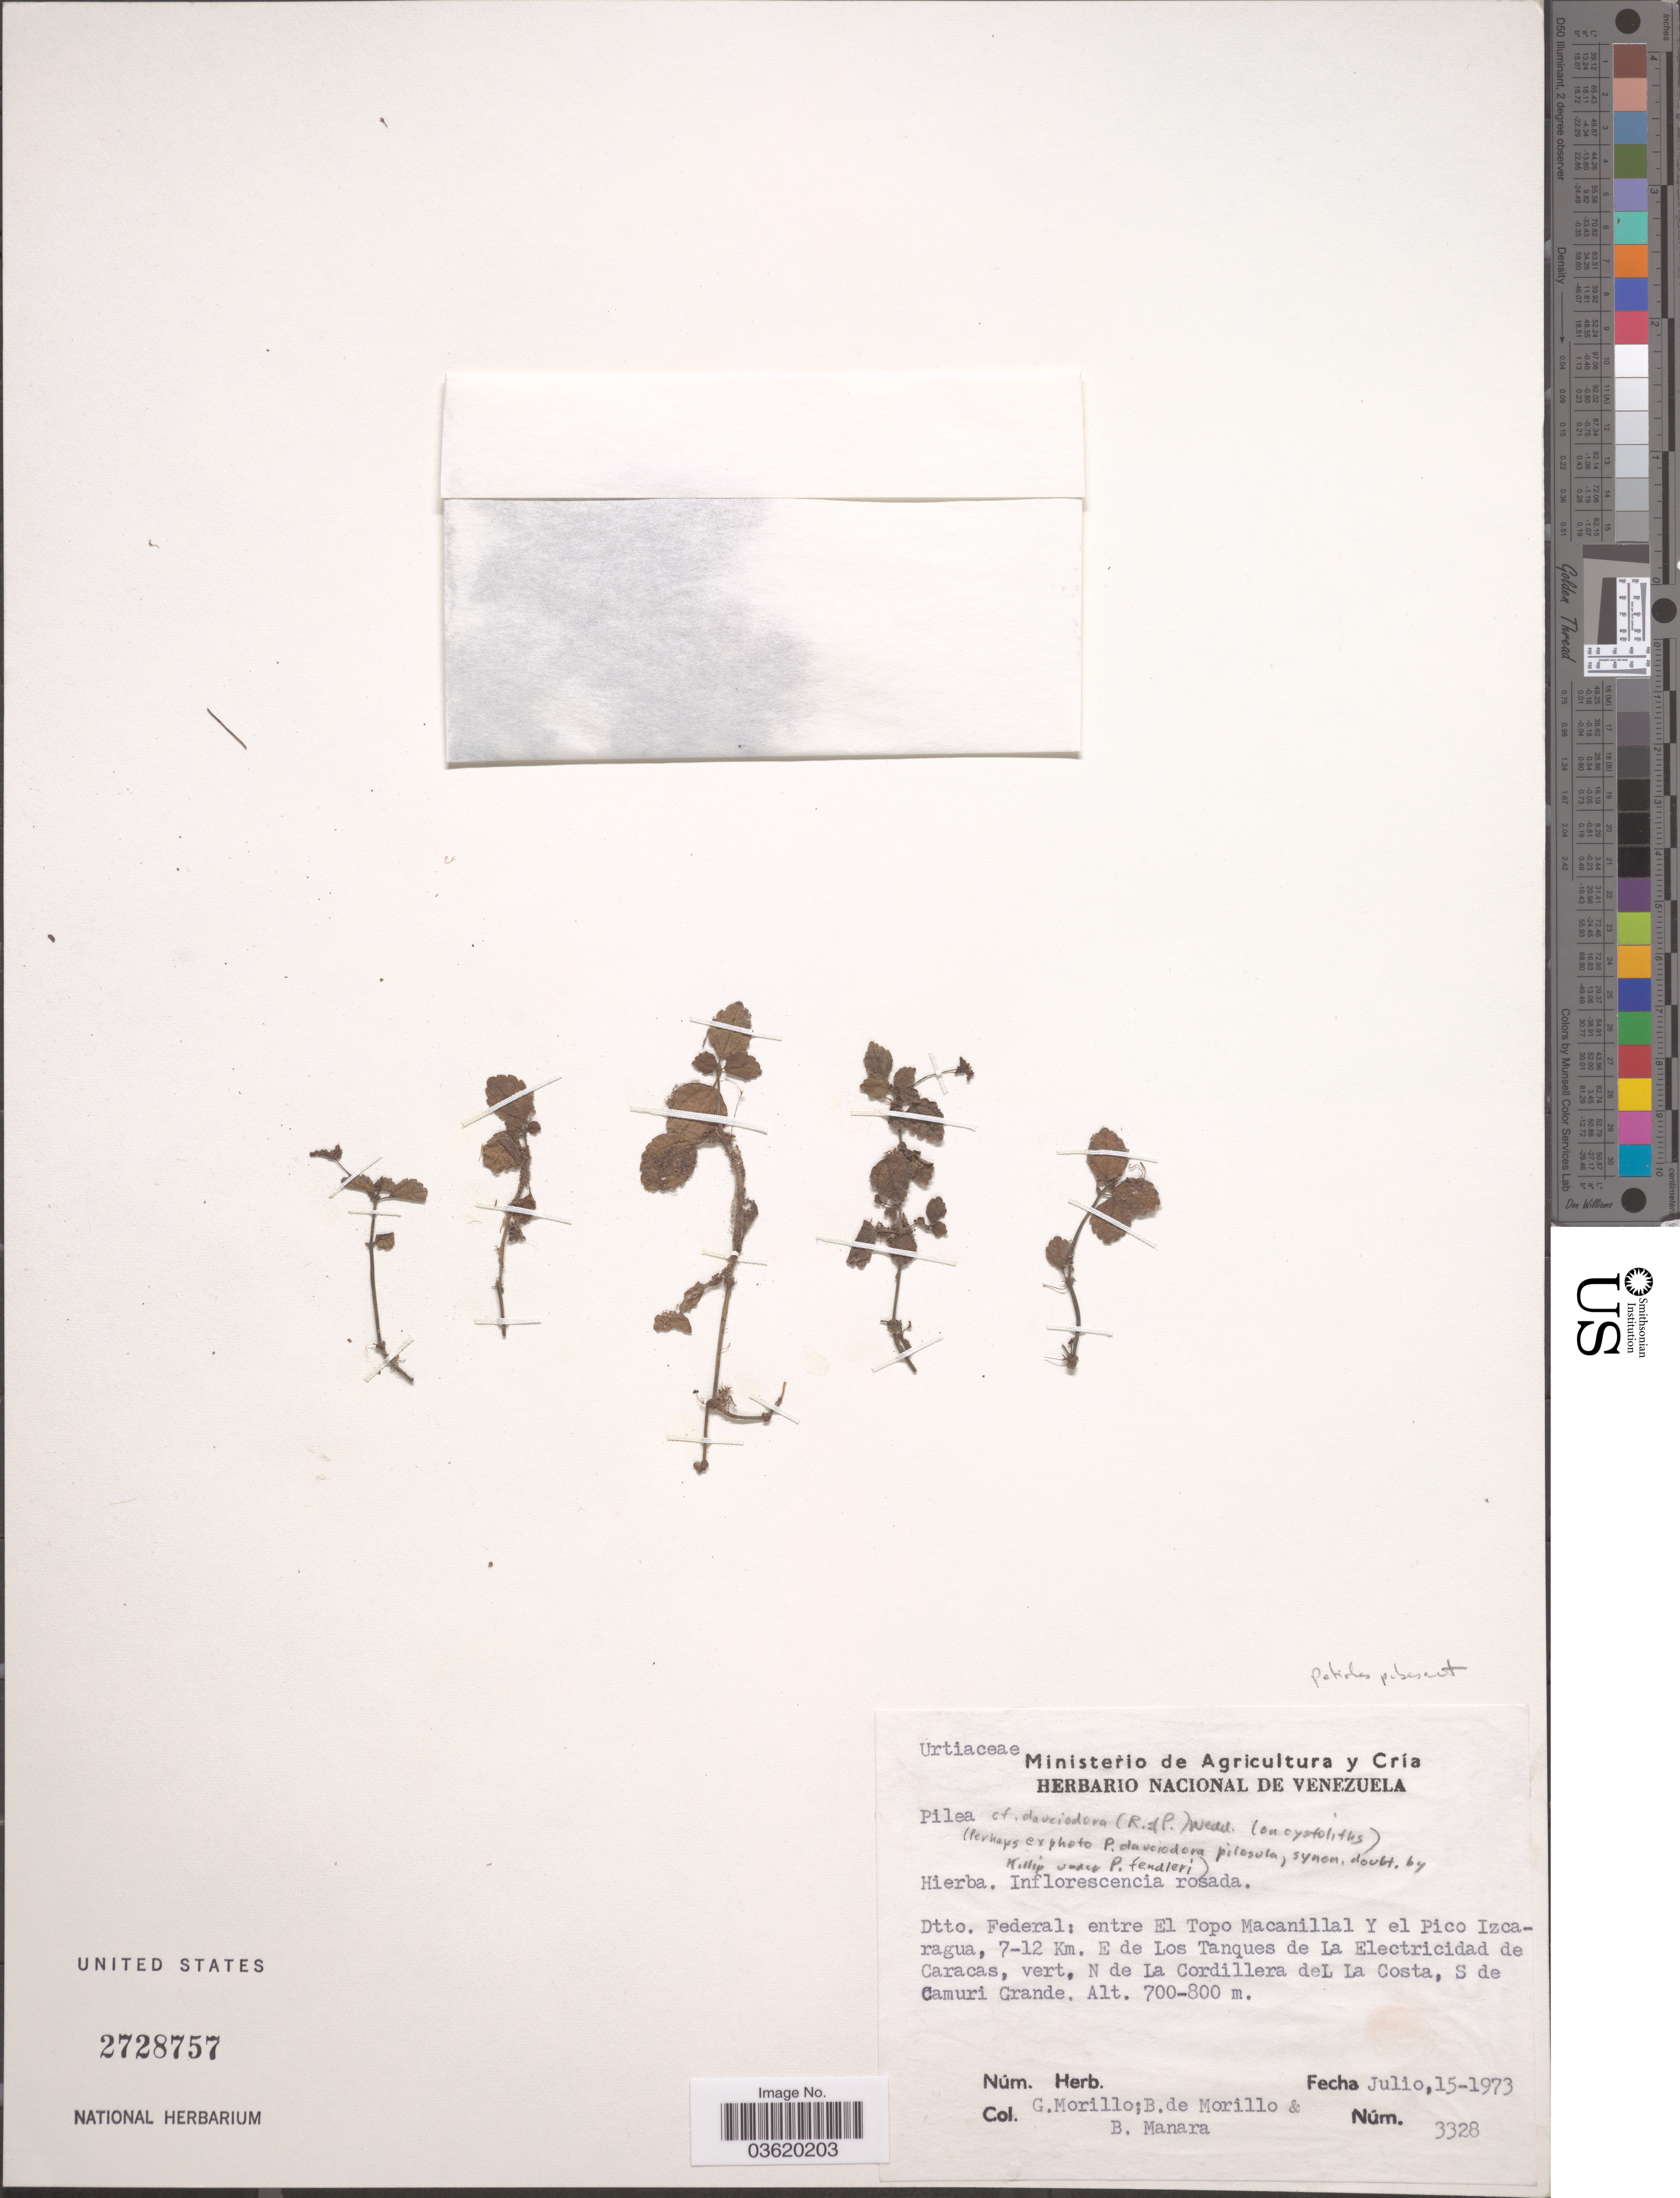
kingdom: Plantae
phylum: Tracheophyta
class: Magnoliopsida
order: Rosales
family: Urticaceae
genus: Pilea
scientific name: Pilea dauciodora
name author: Pav. ex Wedd.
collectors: G. Morillo, B. Morillo & B. Manara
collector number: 3328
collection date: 1973-07-15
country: Venezuela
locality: Dtto. Federal: entre El Topo Macanillal y el Pico Izcaragua, 7-12 Km. E de Los Tanques de La Electricidad de Caracas, vert, N de La Cordillera del La Costa, S de Camuri Grande.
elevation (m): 700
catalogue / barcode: US 2728757